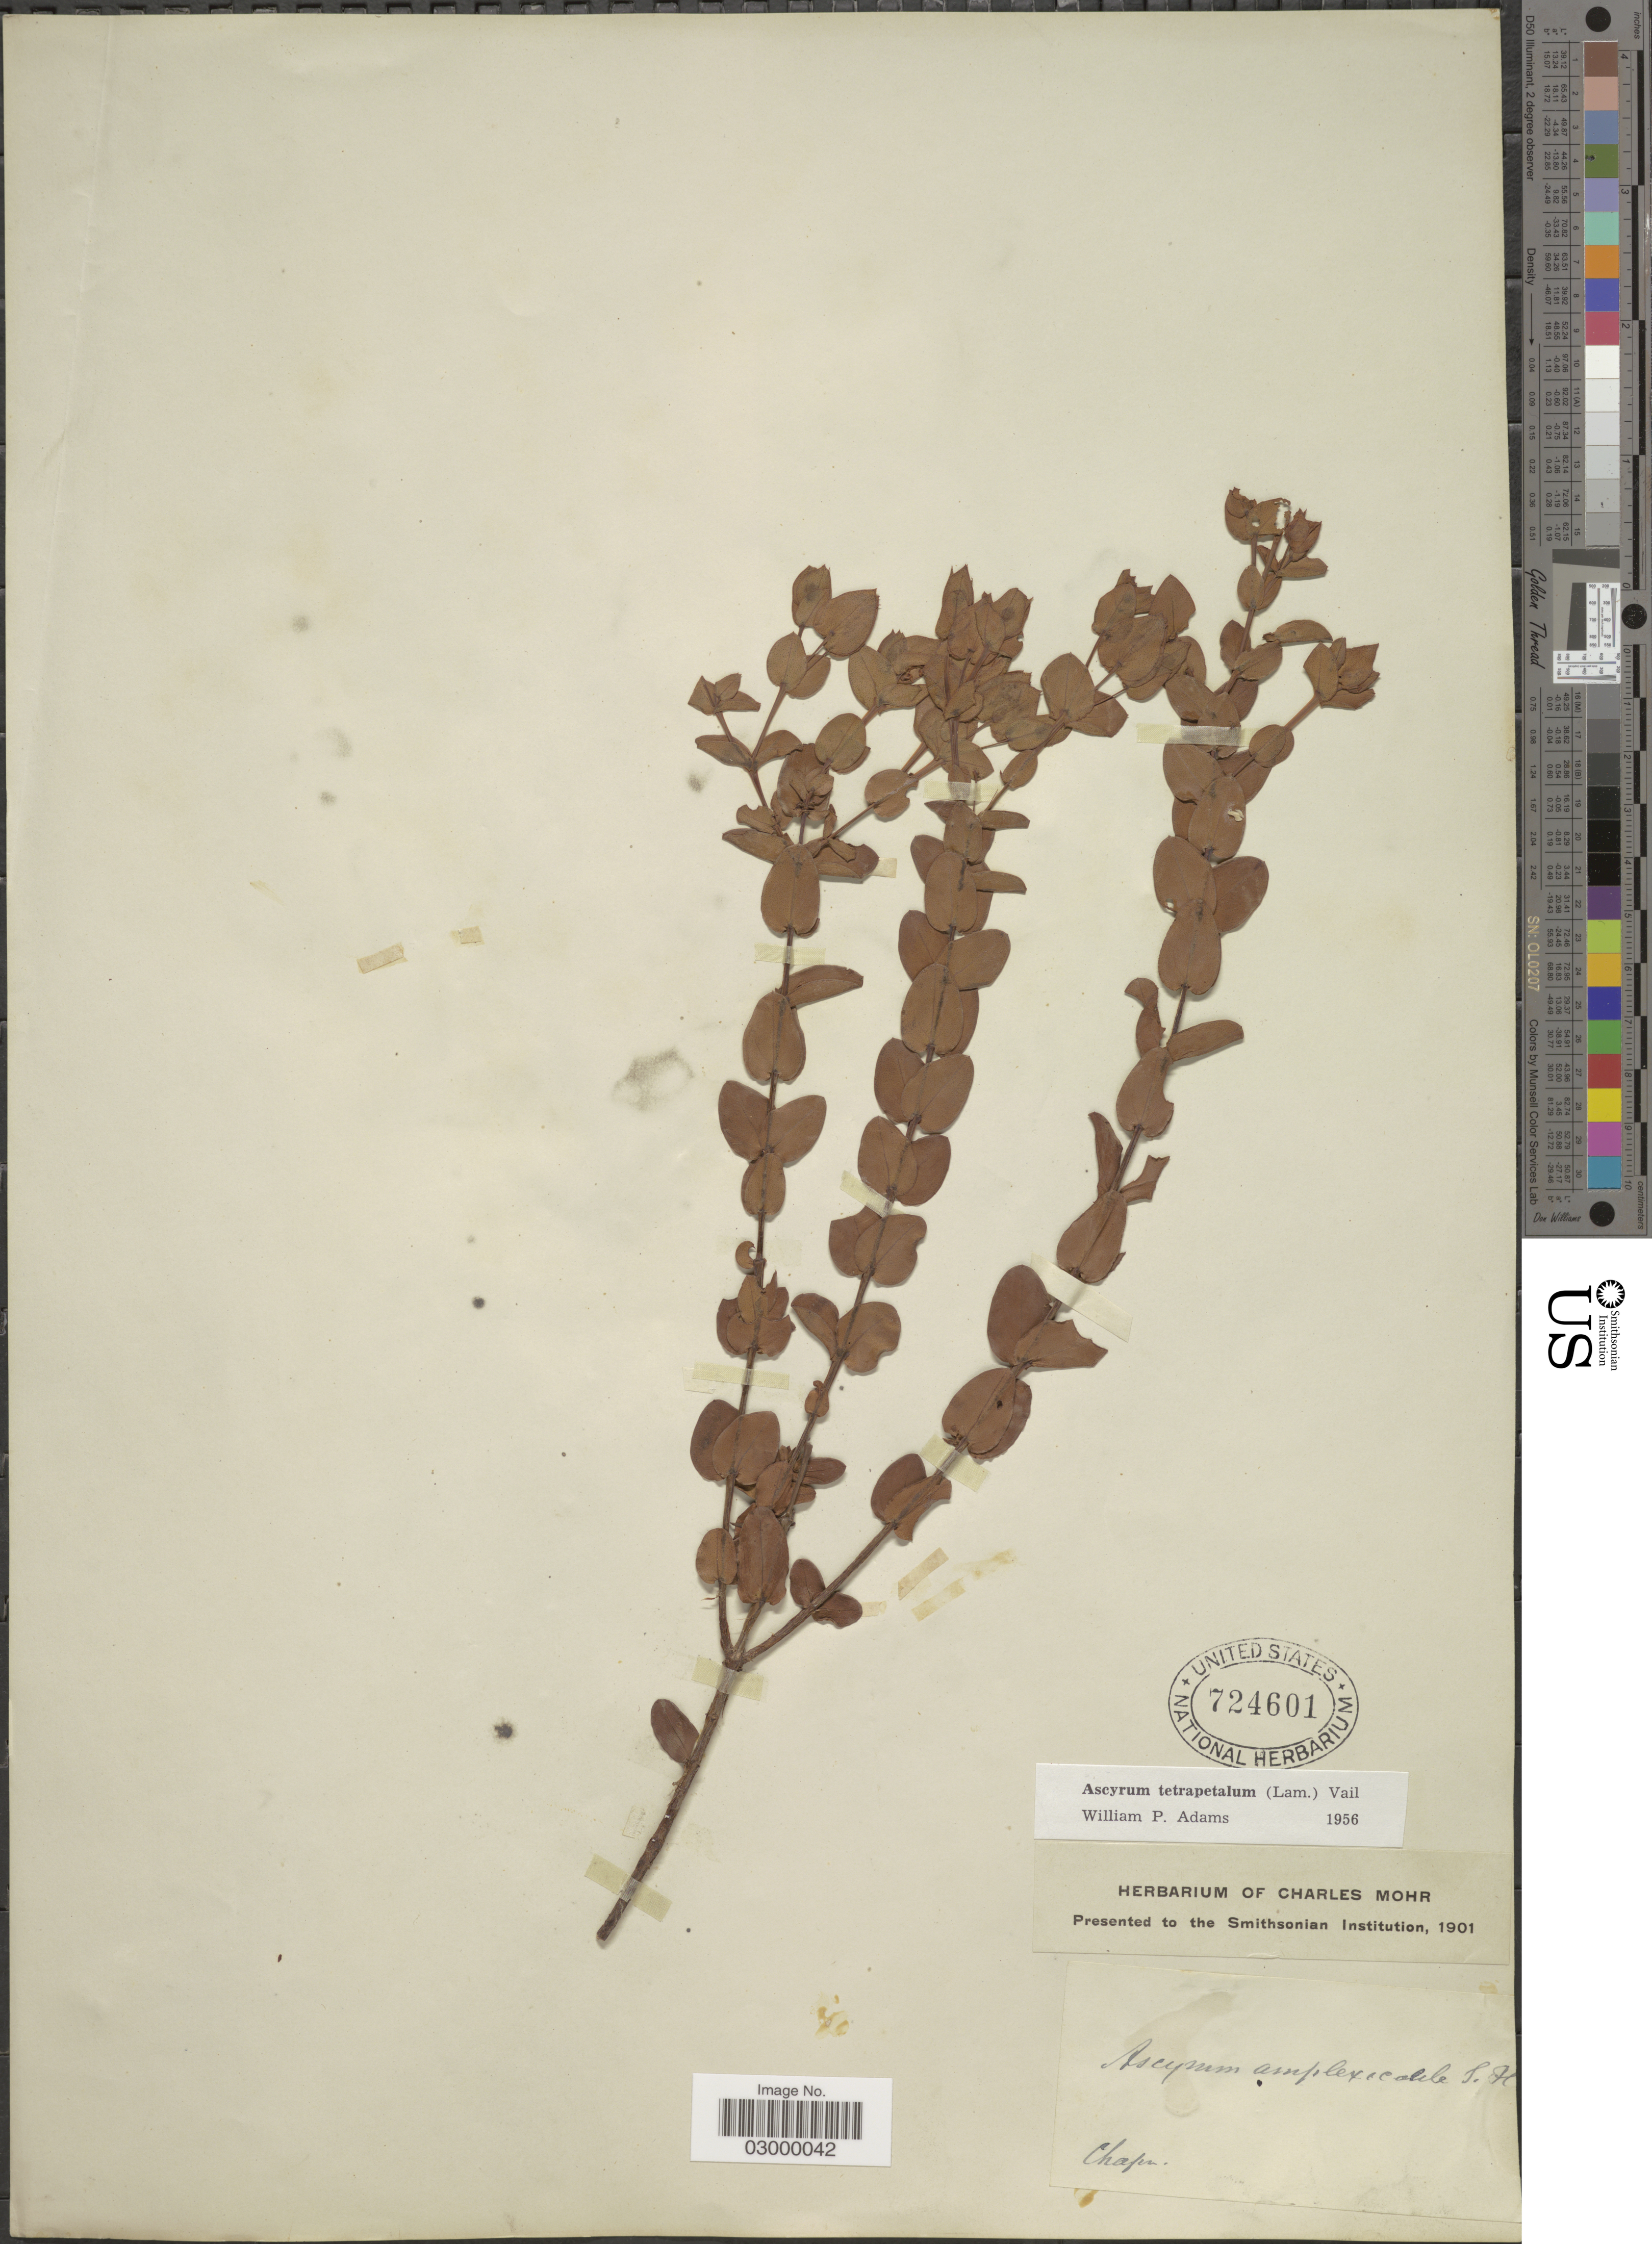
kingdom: Plantae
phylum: Tracheophyta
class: Magnoliopsida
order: Malpighiales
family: Hypericaceae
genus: Hypericum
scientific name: Hypericum tetrapetalum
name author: Lam.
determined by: Strong, Mark T., (BOT), Smithsonian Institution - National Museum of Natural History (UNITED STATES)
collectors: Chapm.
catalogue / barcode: US 724601